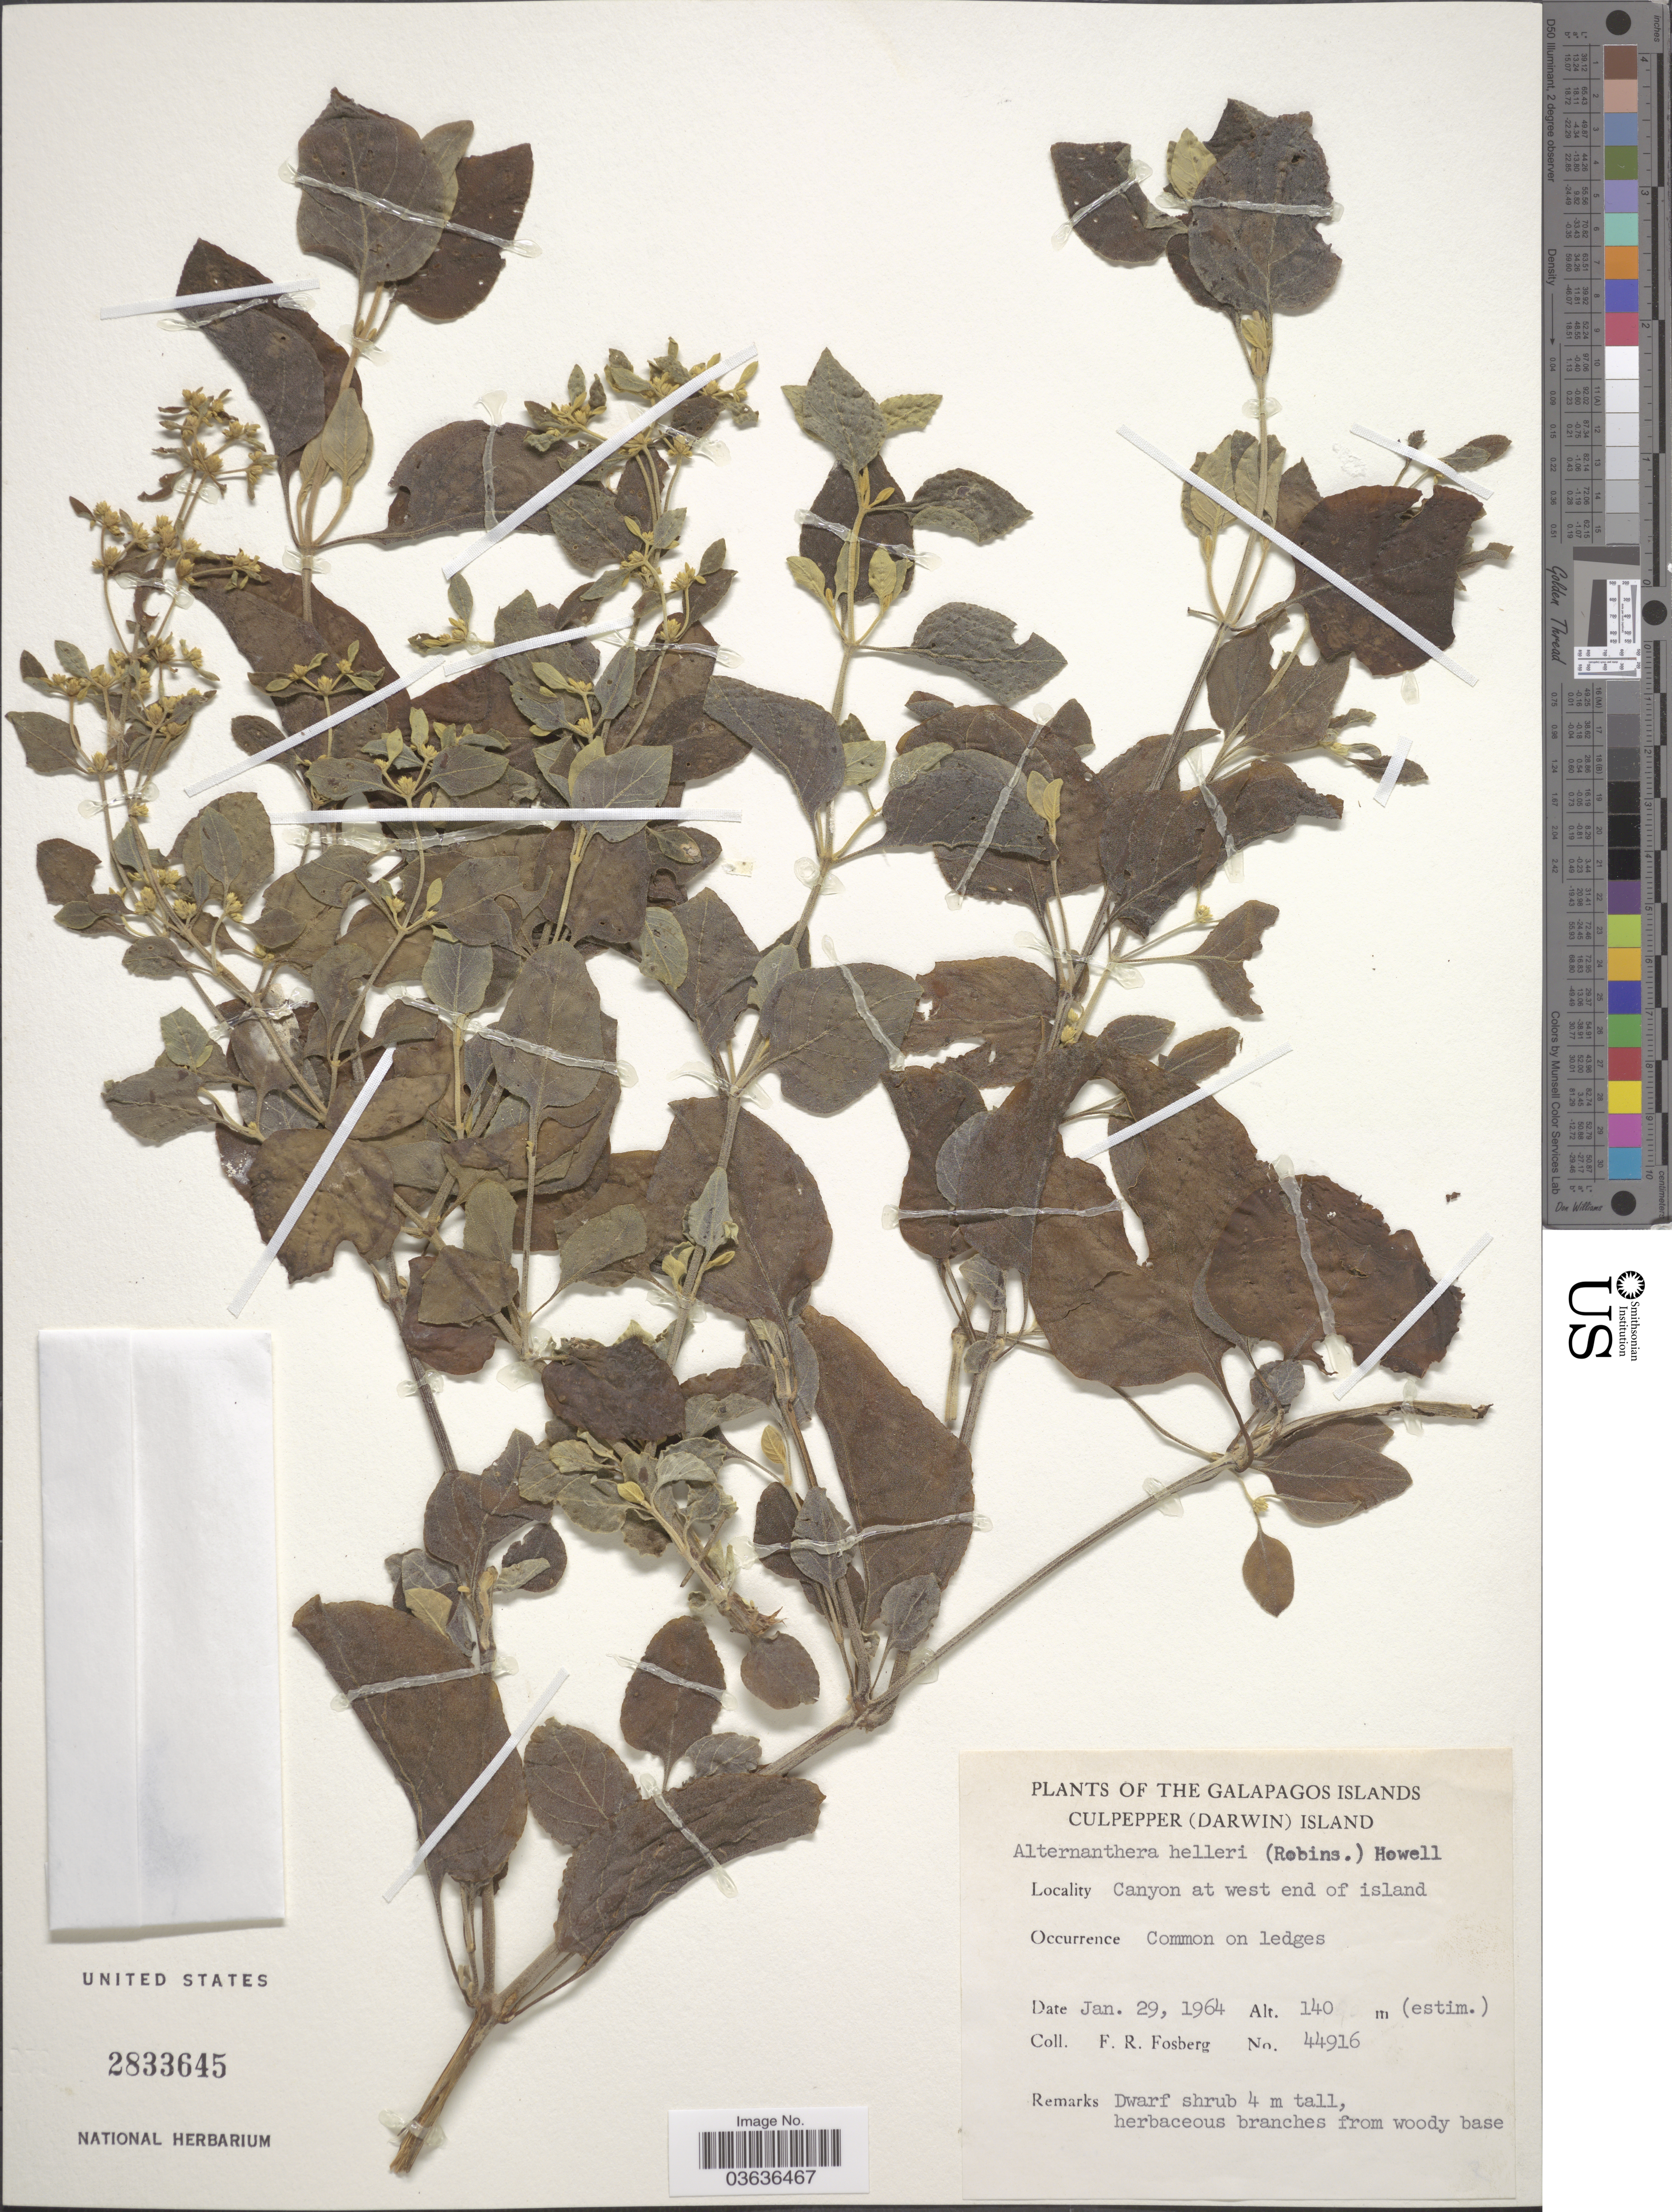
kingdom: Plantae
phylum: Tracheophyta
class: Magnoliopsida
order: Caryophyllales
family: Amaranthaceae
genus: Alternanthera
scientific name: Alternanthera helleri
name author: (B.L. Rob.) J.T. Howell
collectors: F. R. Fosberg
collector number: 44916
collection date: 1964-01-29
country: Ecuador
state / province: Colón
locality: The Galapagos Islands. Culpepper (Darwin) Island. Canyon at west end of island.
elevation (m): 140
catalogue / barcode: US 2833645